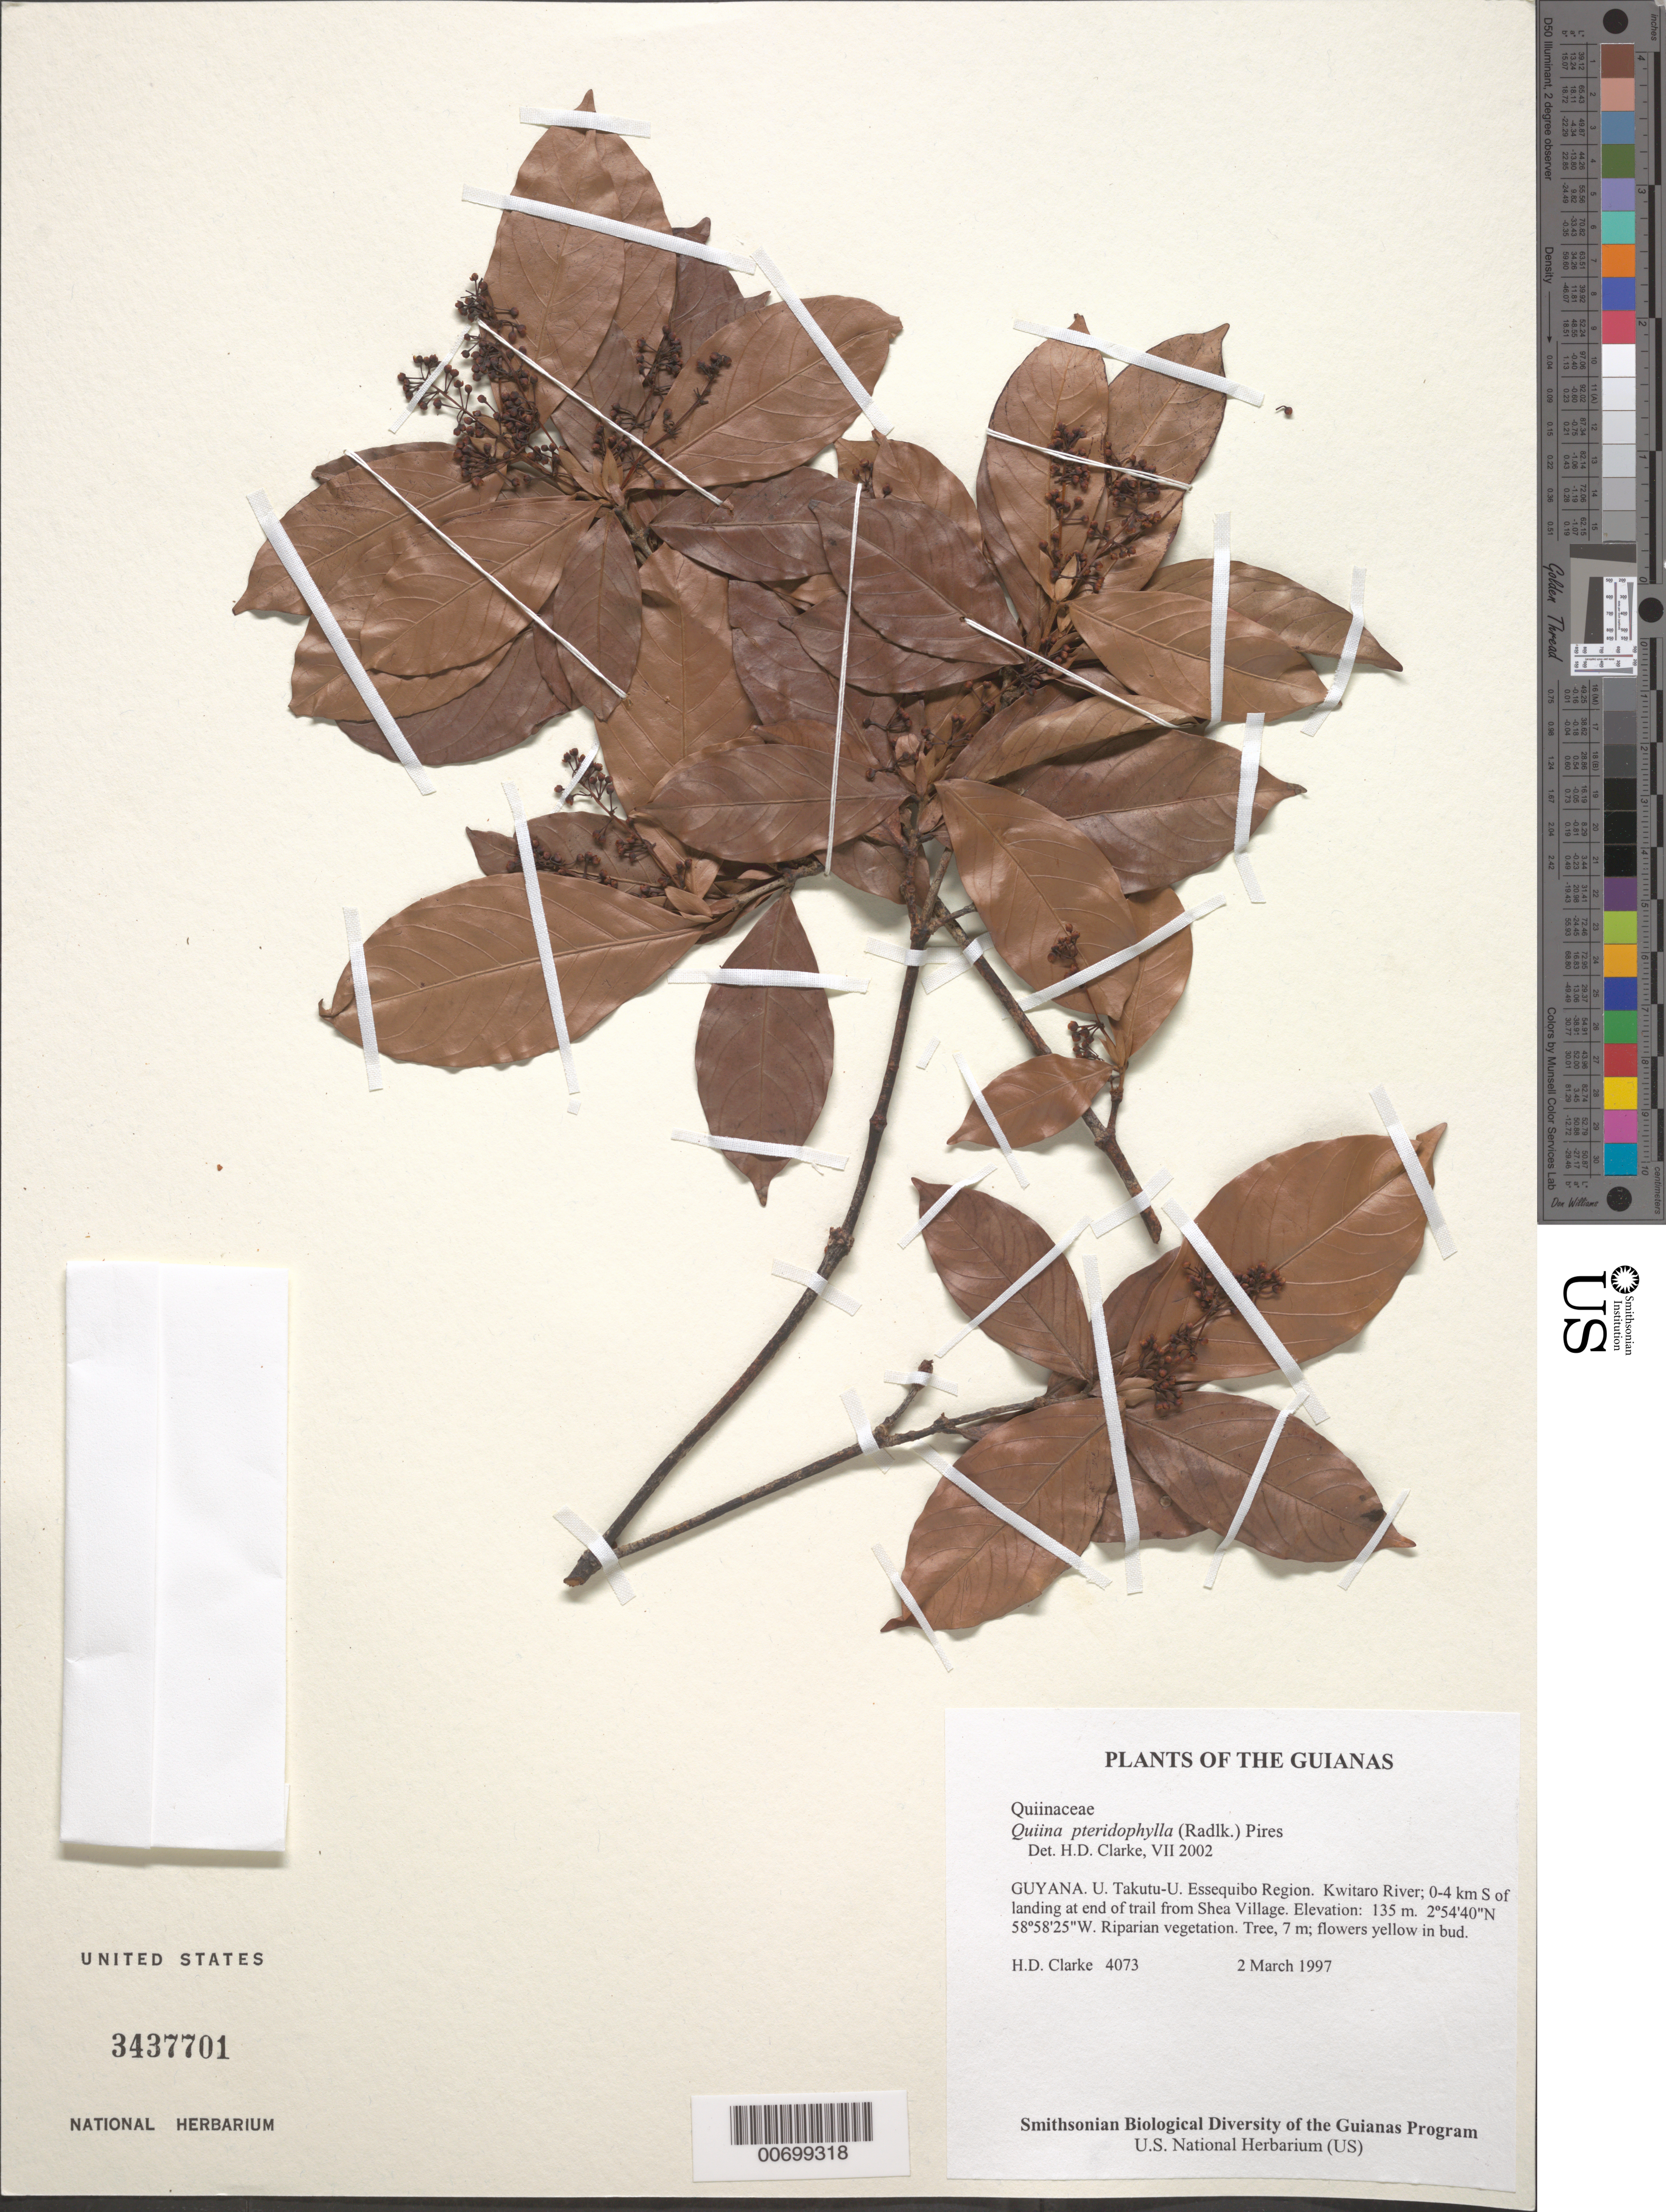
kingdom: Plantae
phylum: Tracheophyta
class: Magnoliopsida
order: Malpighiales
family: Quiinaceae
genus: Quiina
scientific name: Quiina pteridophylla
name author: (Radlk.) Pires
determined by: Clarke, H. D., University of North Carolina (Asheville)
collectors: H. D. Clarke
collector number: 4073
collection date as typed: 2 March 1997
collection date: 1997-03-02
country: Guyana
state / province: U. Takutu-U. Essequibo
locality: Kwitaro River; 0-4 km S of landing at end of trail from Shea Village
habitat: Riparian vegetation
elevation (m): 135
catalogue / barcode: US 3437701